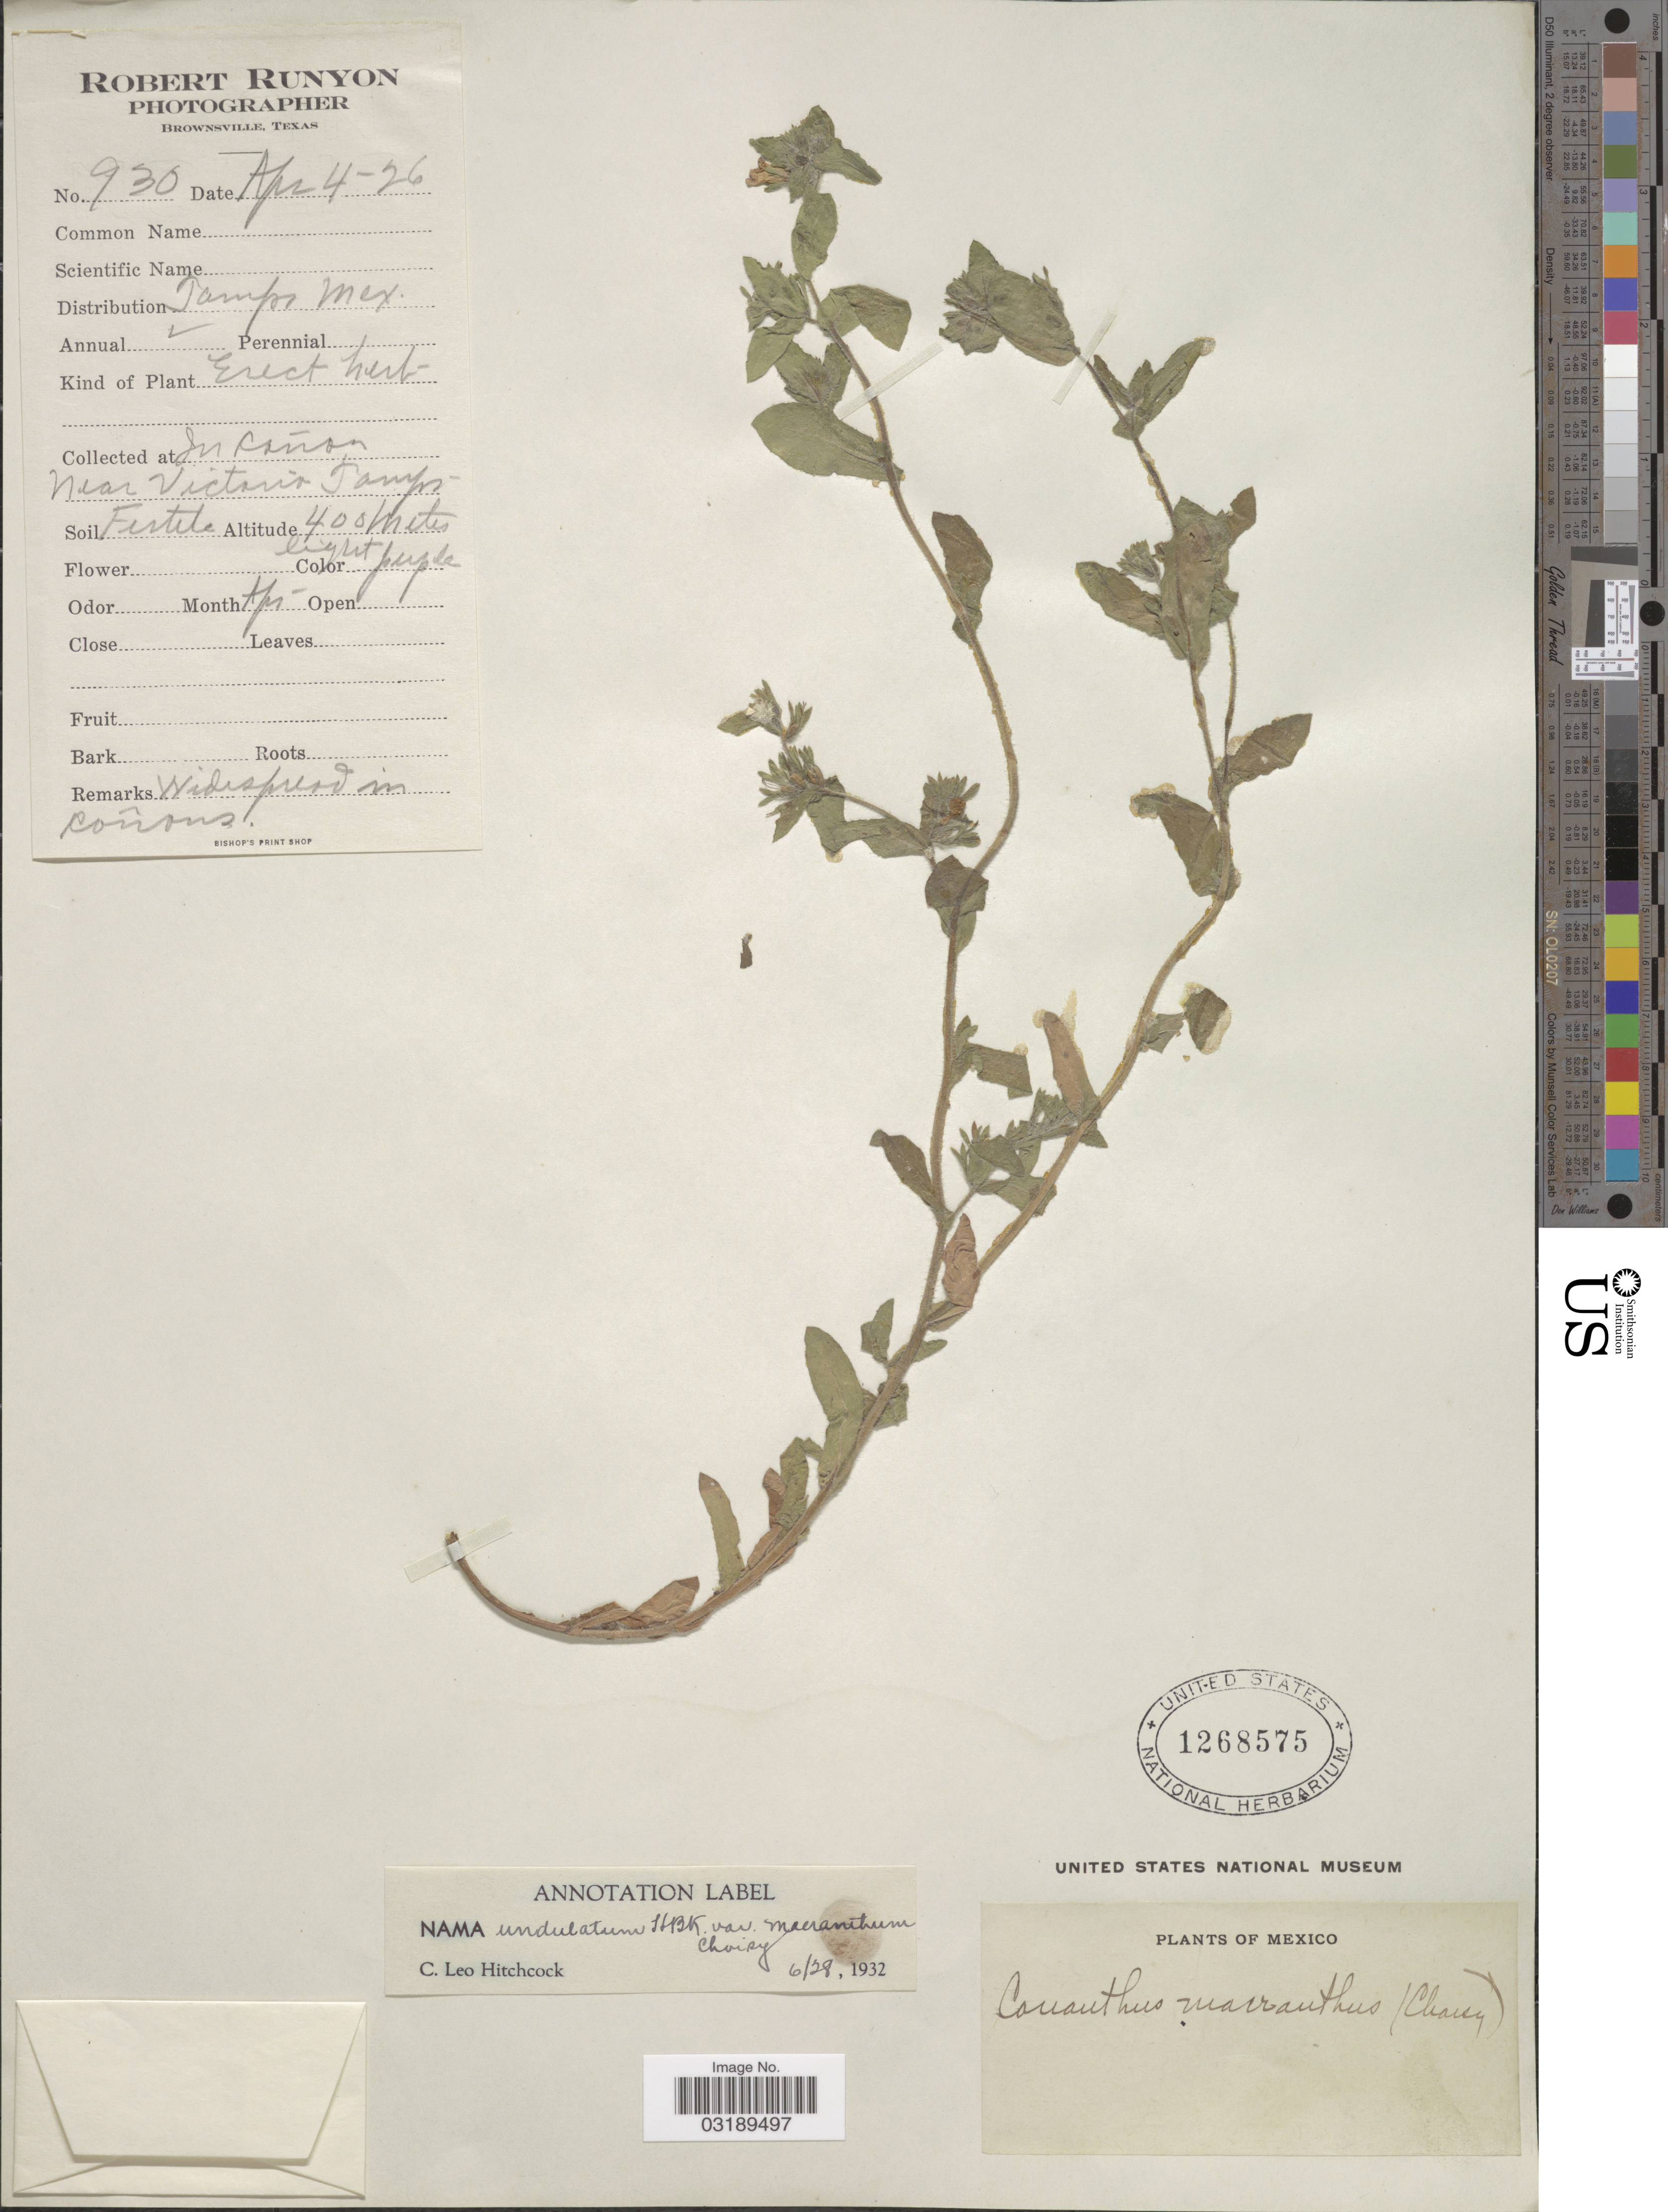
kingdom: Plantae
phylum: Tracheophyta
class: Magnoliopsida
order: Boraginales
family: Namaceae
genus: Nama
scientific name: Nama undulatum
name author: Kunth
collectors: R. Runyon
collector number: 930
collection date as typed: Transcribed d/m/y: 4/4/26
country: Mexico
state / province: Tamaulipas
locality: Tamps Mex. In Cañon near Victoria Tamps.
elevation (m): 400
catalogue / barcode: US 1268575